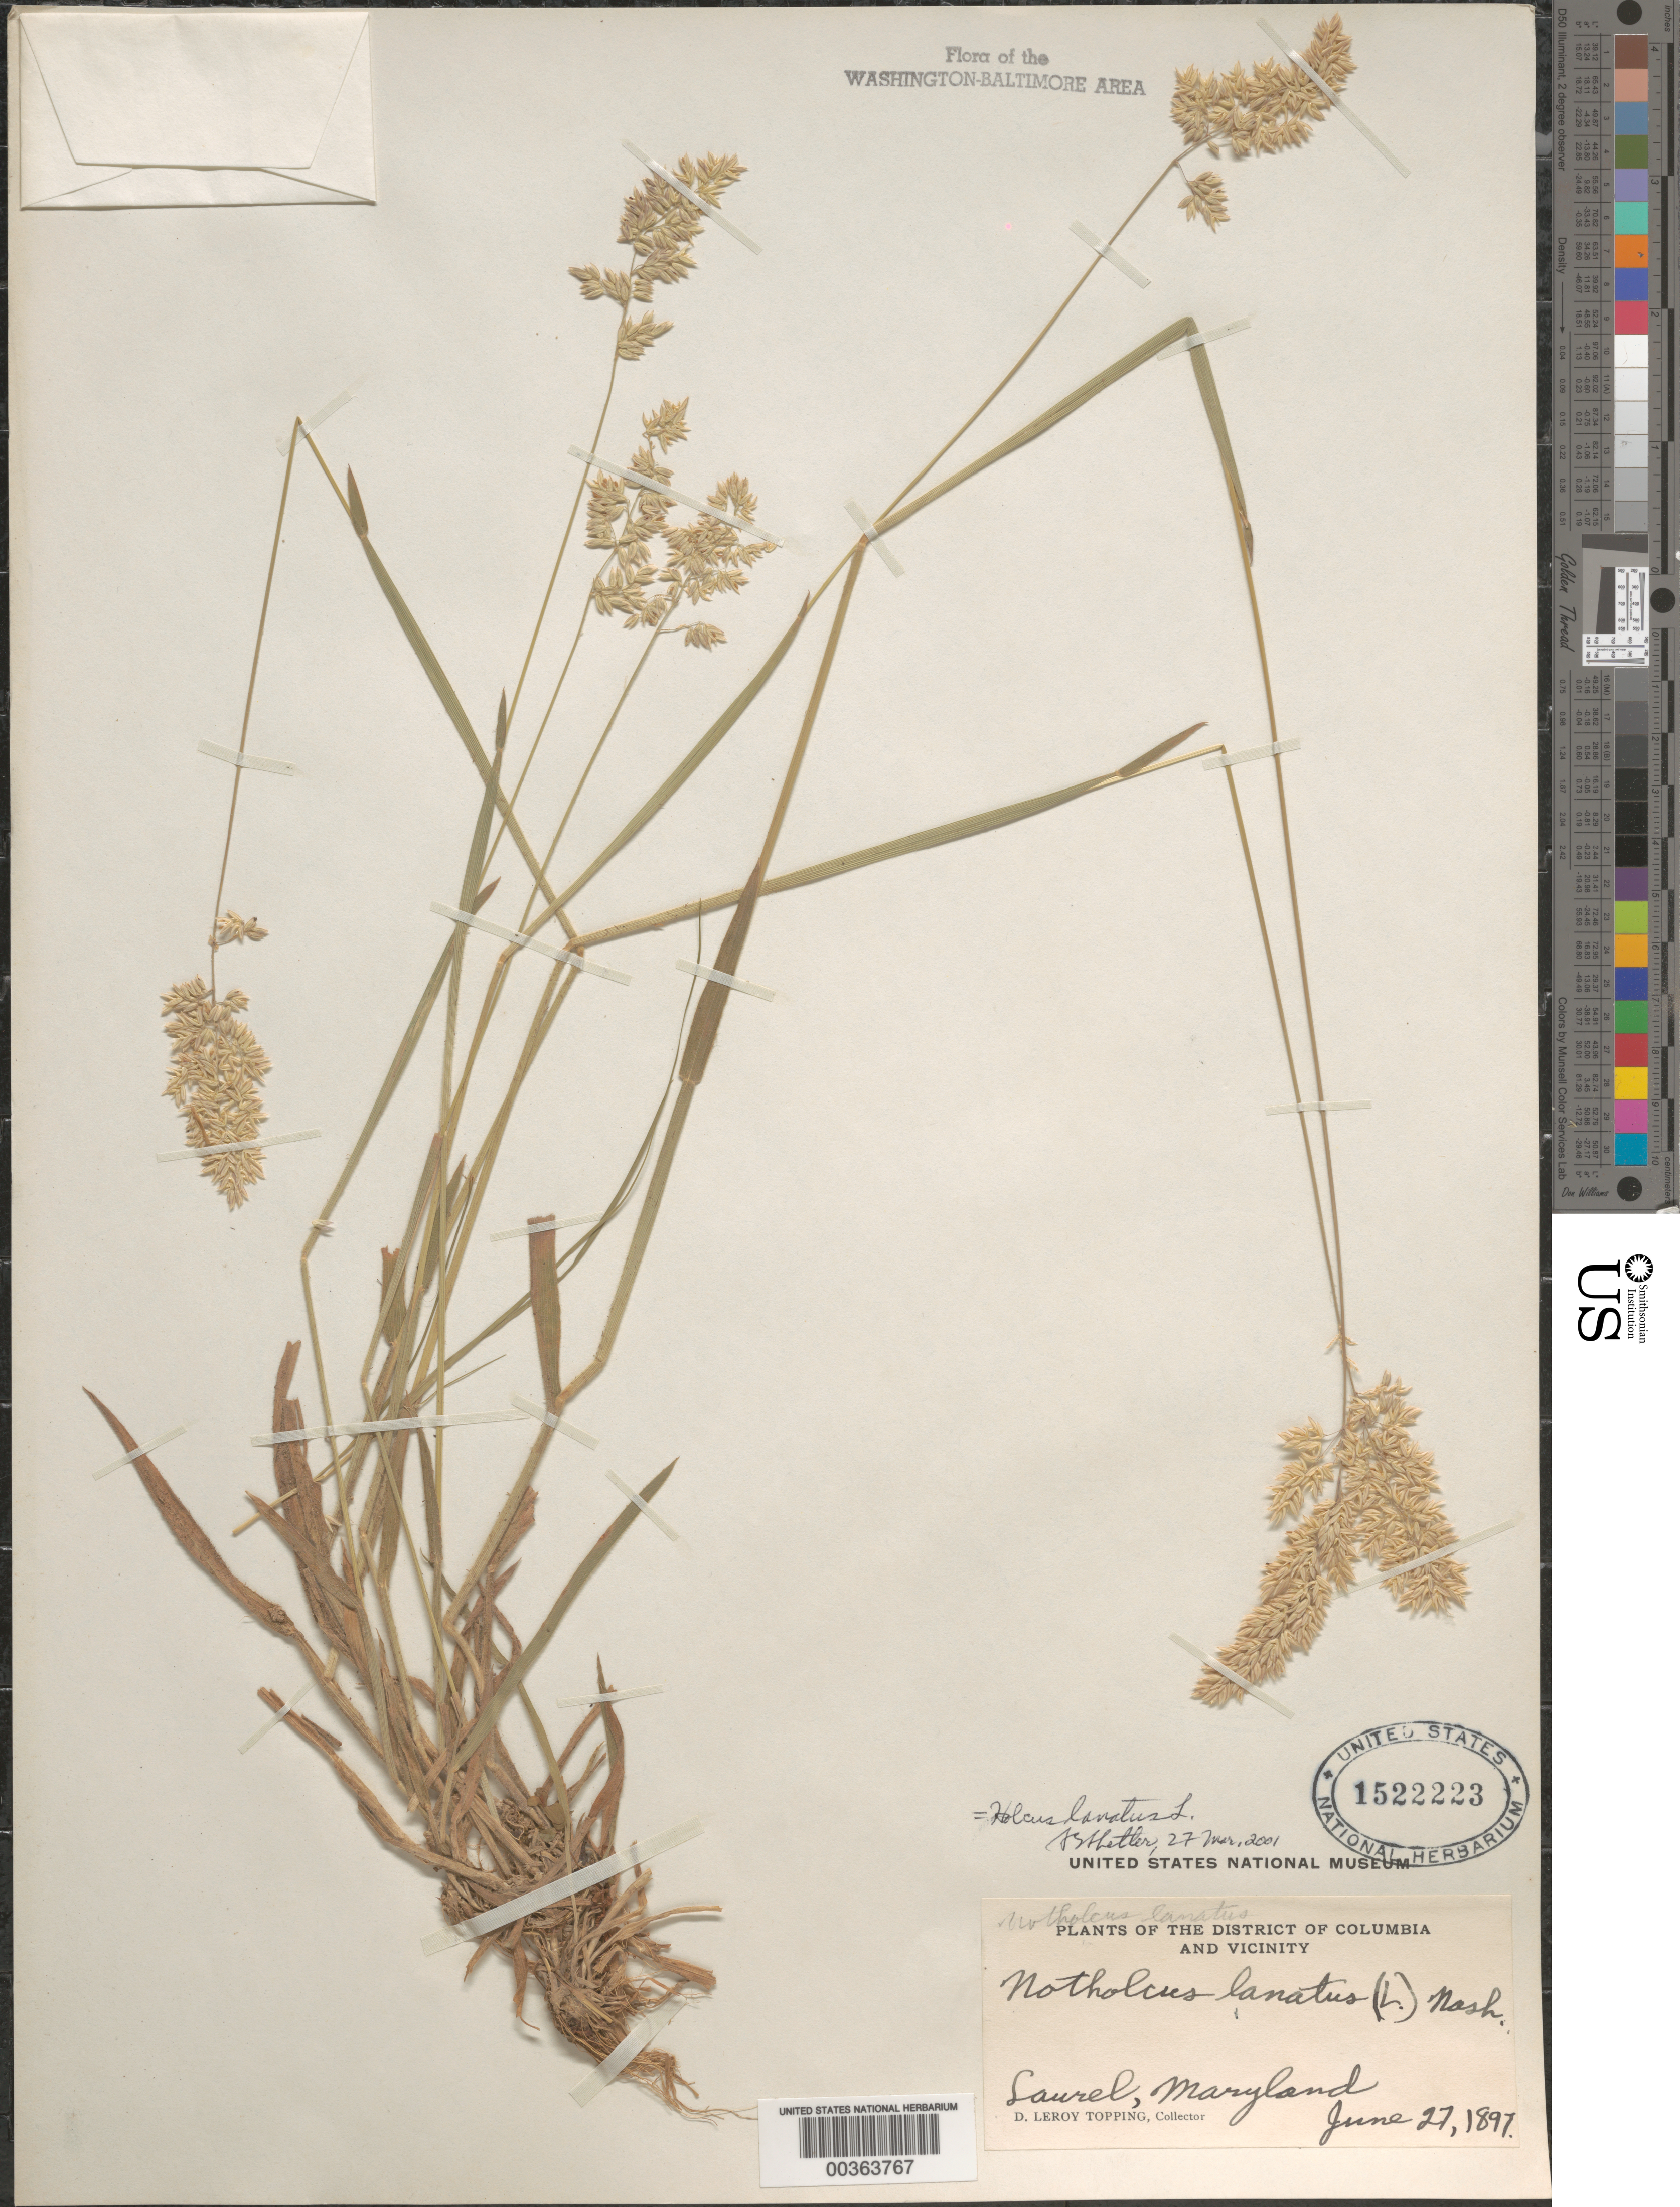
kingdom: Plantae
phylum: Tracheophyta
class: Liliopsida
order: Poales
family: Poaceae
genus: Holcus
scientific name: Holcus lanatus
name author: L.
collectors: D. L. Topping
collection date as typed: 27 Jun 1897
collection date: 1897-06-27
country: United States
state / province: Maryland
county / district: Prince George's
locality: Laurel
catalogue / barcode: US 1522223